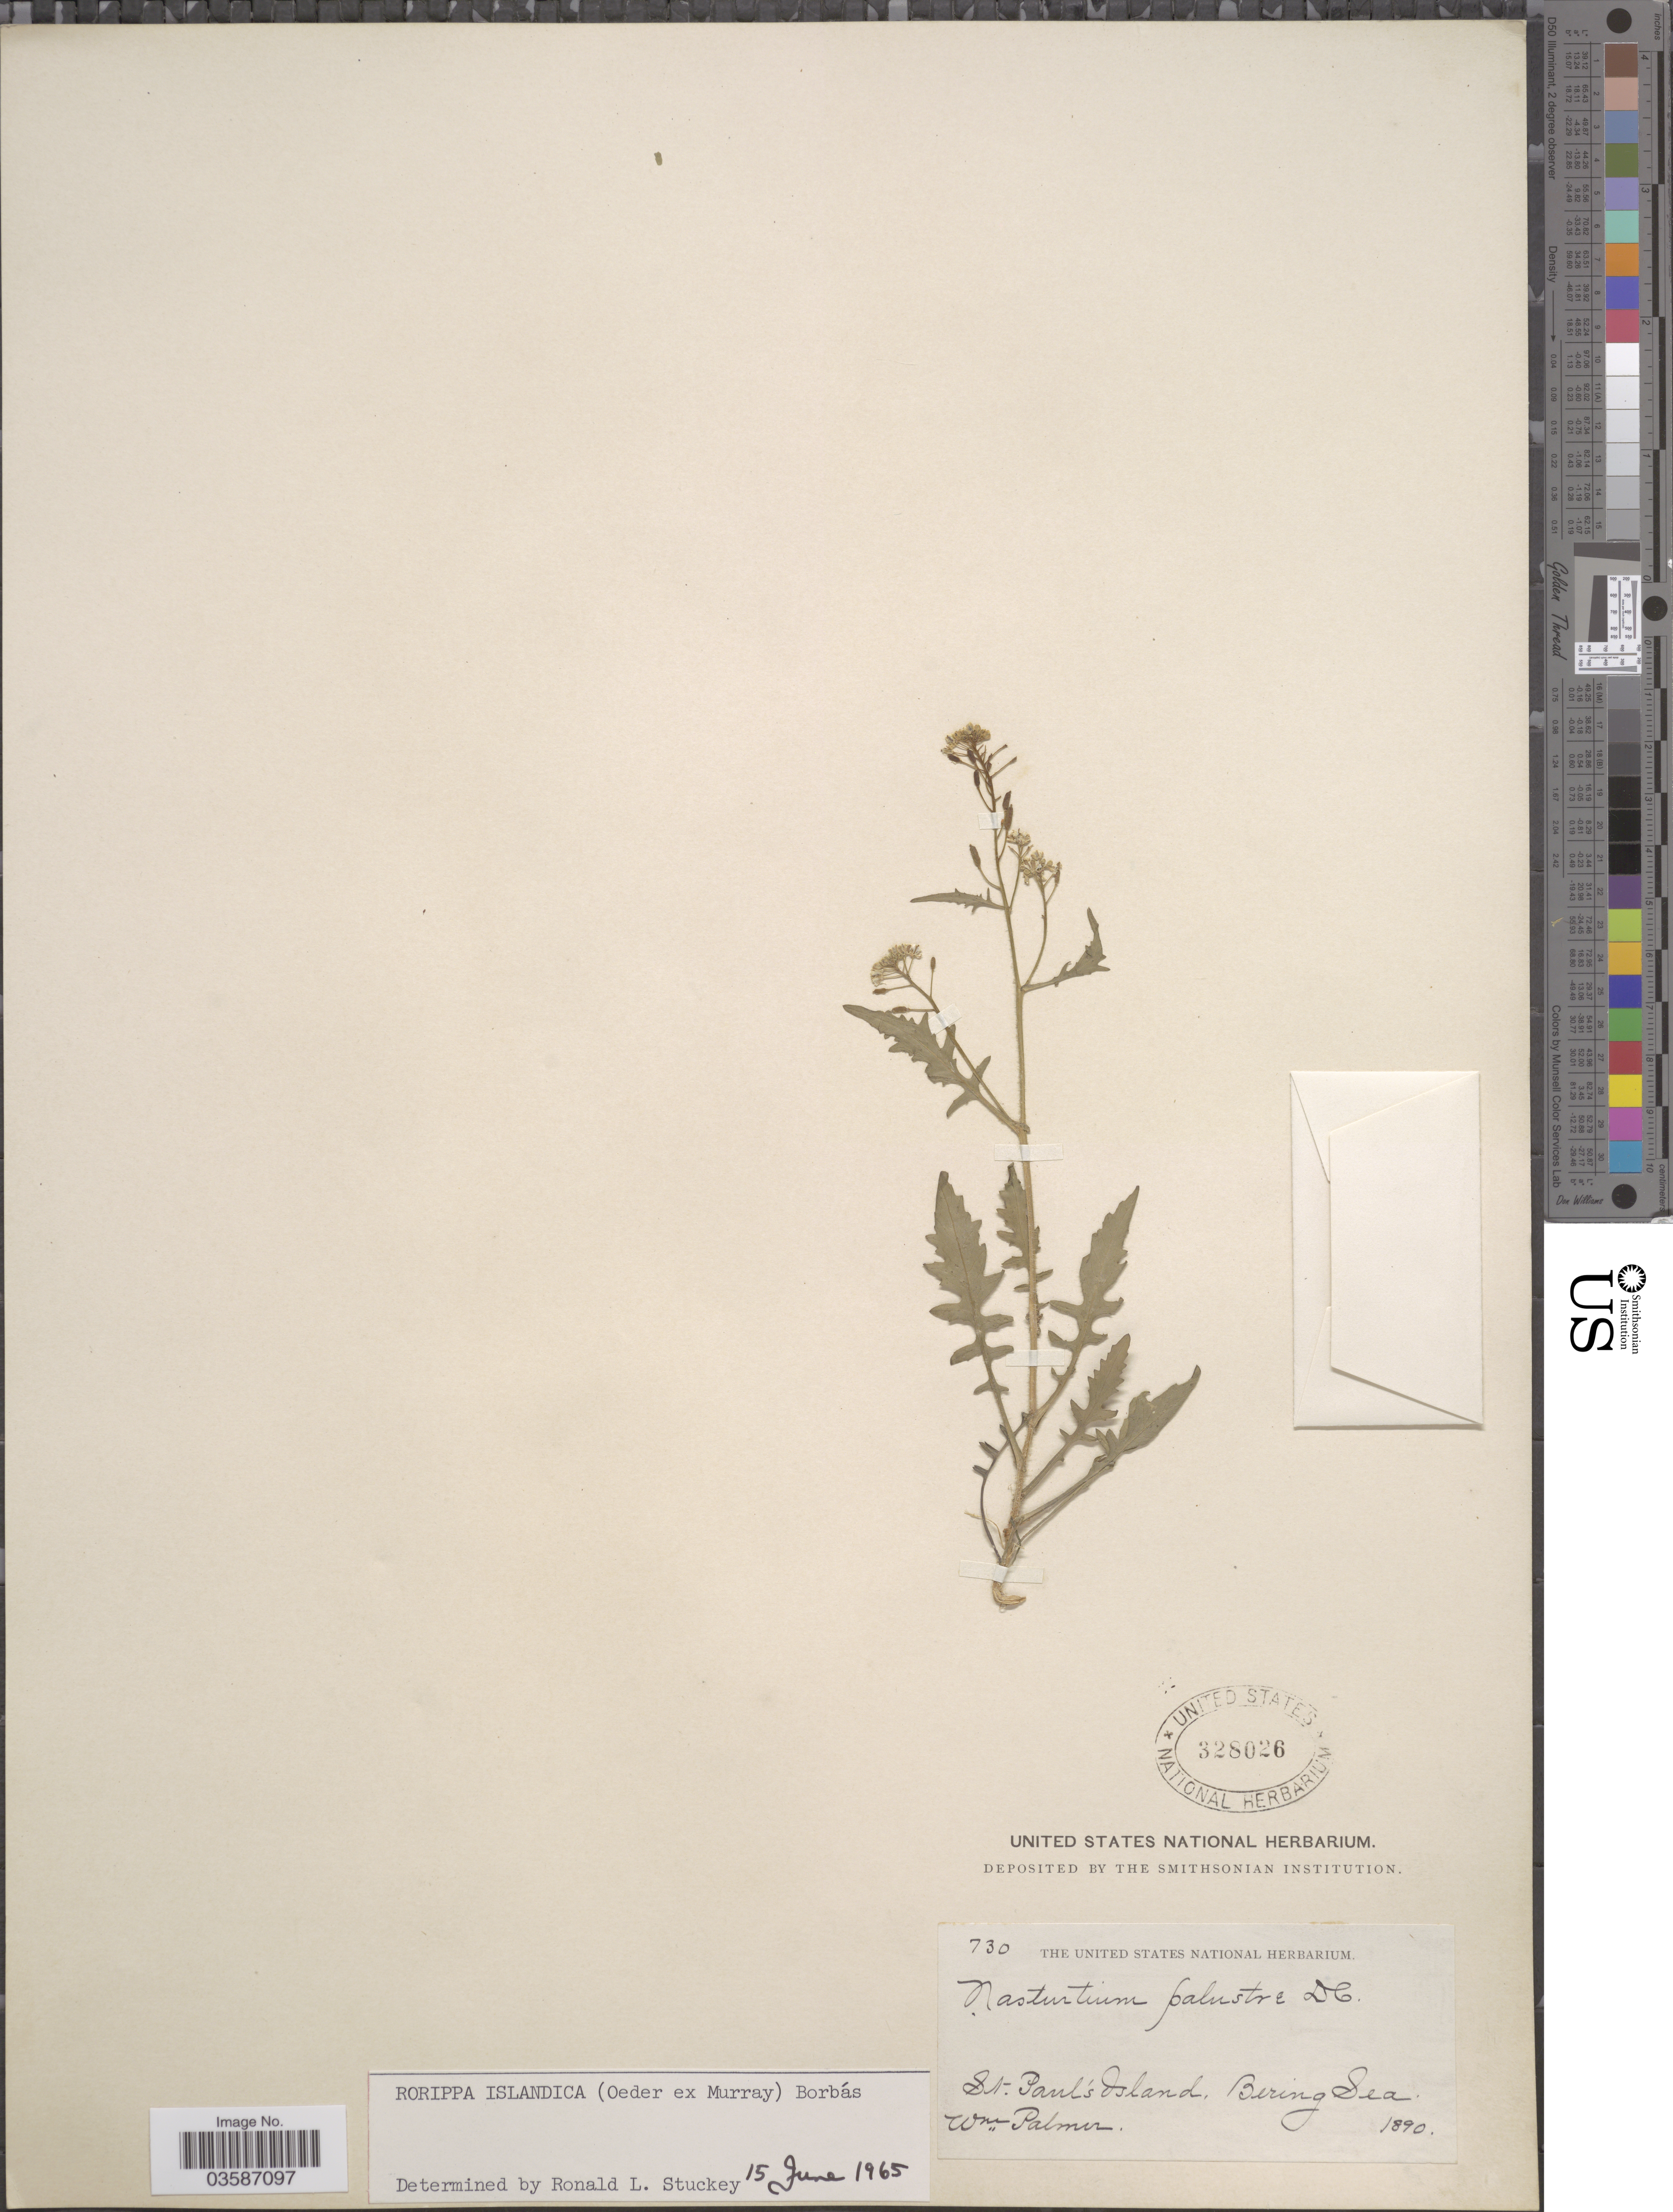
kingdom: Plantae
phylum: Tracheophyta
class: Magnoliopsida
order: Brassicales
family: Brassicaceae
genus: Rorippa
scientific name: Rorippa islandica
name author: (Oeder) Borbás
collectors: W. Palmer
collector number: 730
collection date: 1890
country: United States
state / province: Alaska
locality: St. Paul's Island, Bering Sea.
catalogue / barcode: US 328026